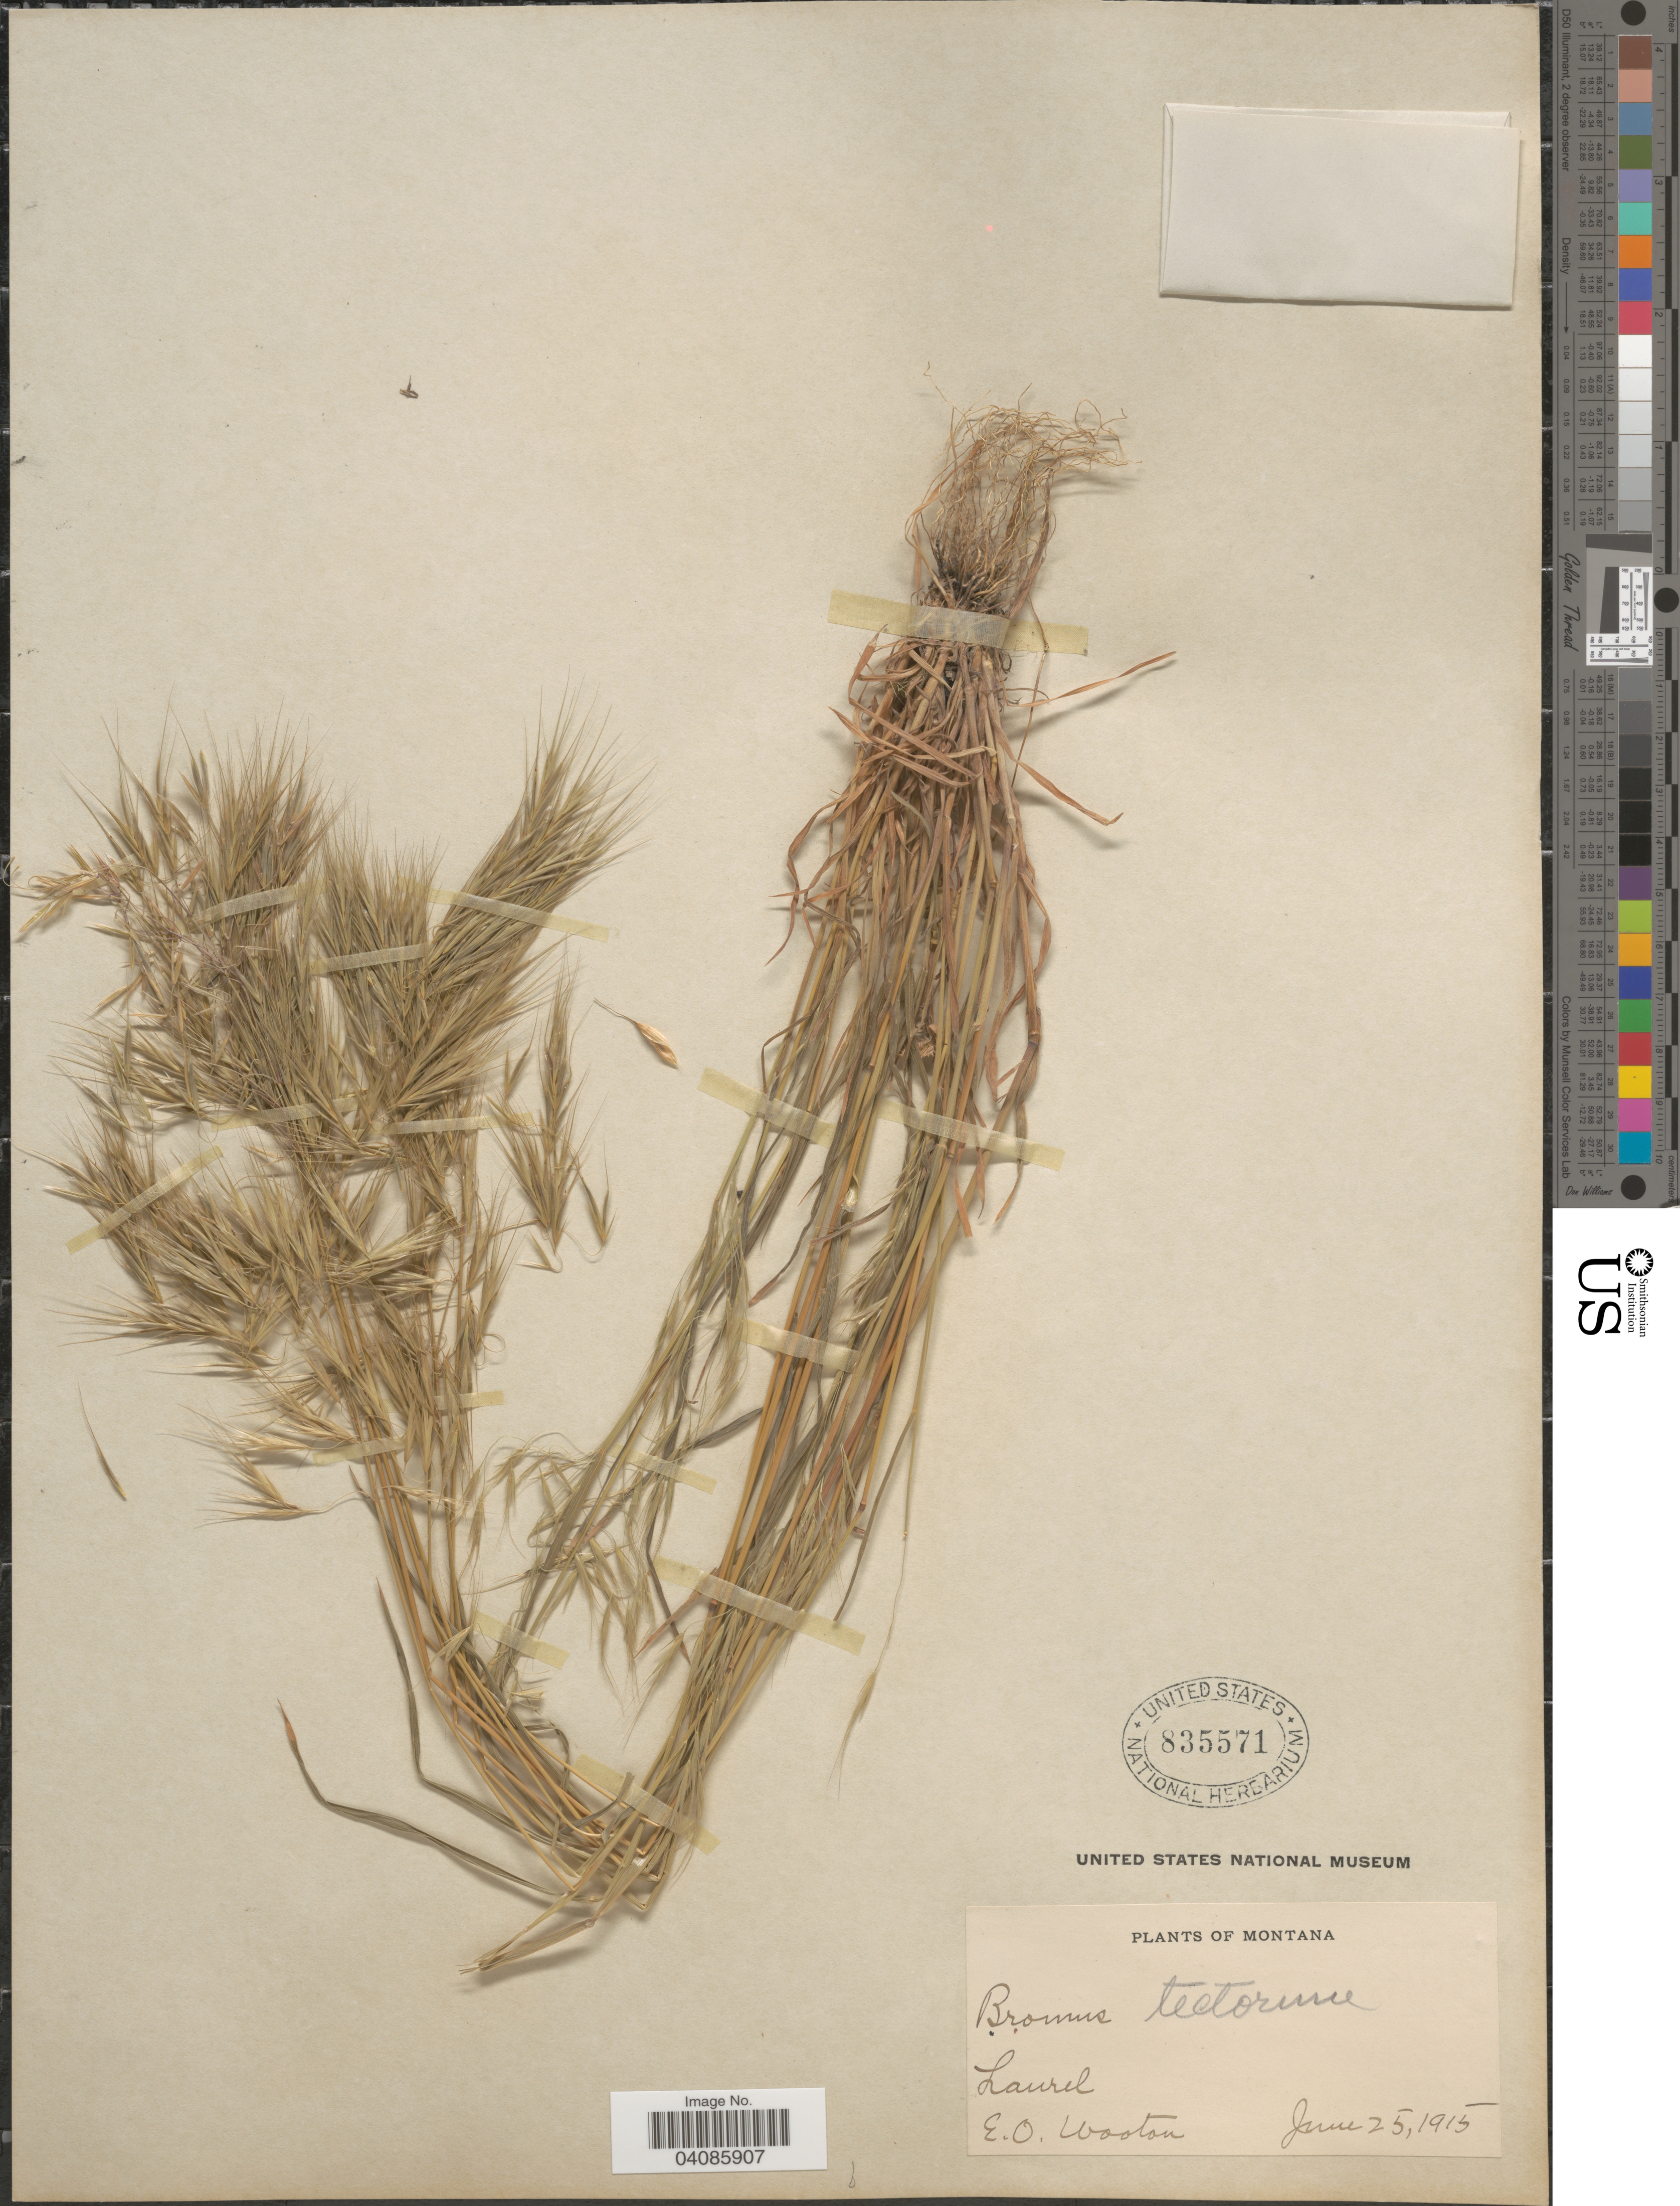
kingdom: Plantae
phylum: Tracheophyta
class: Liliopsida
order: Poales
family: Poaceae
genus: Bromus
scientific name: Bromus tectorum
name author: L.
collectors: E. O. Wooton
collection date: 1915-06-25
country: United States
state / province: Montana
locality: Laurel.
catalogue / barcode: US 835571